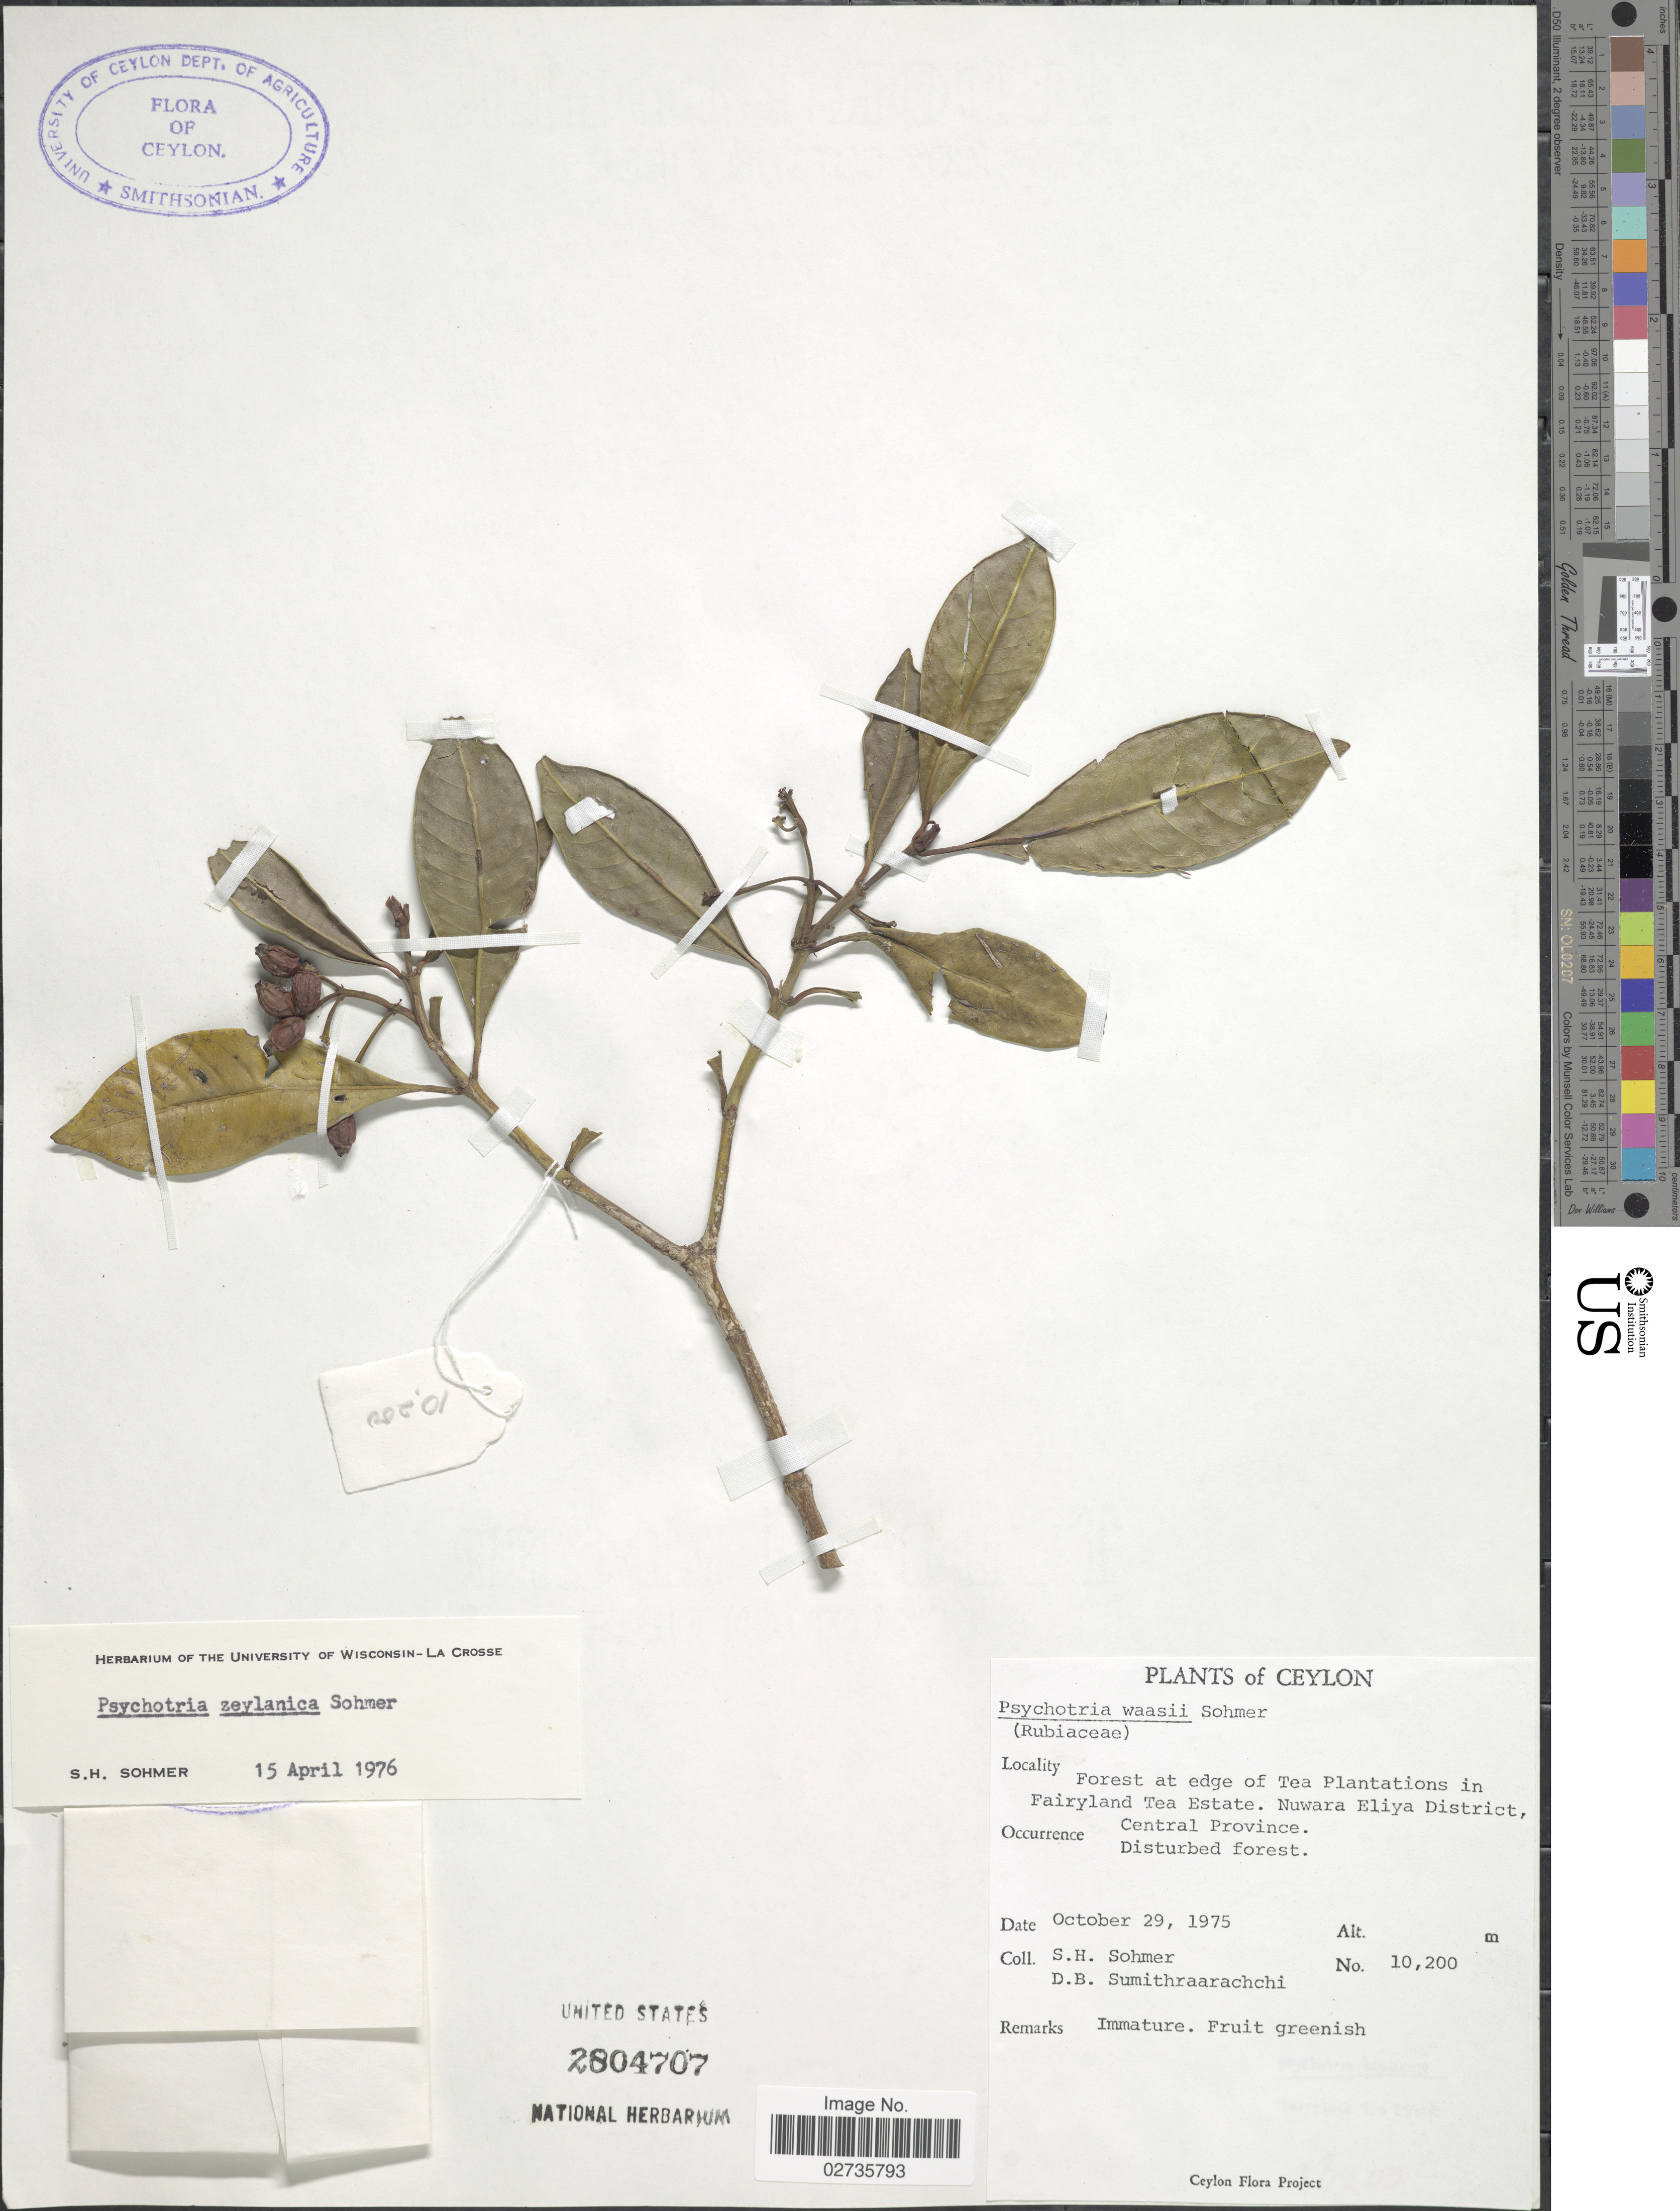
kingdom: Plantae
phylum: Tracheophyta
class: Magnoliopsida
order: Gentianales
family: Rubiaceae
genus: Psychotria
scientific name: Psychotria zeylanica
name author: Sohmer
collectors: S. H. Sohmer & D. B. Sumithraarachchi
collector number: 10200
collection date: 1975-10-29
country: Sri Lanka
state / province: Central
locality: Ceylon, Forest at edge of Tea Plantations in Fairlyland Tea Estate. Nuwara Eliya District, Disturbed forest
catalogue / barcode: US 2804707